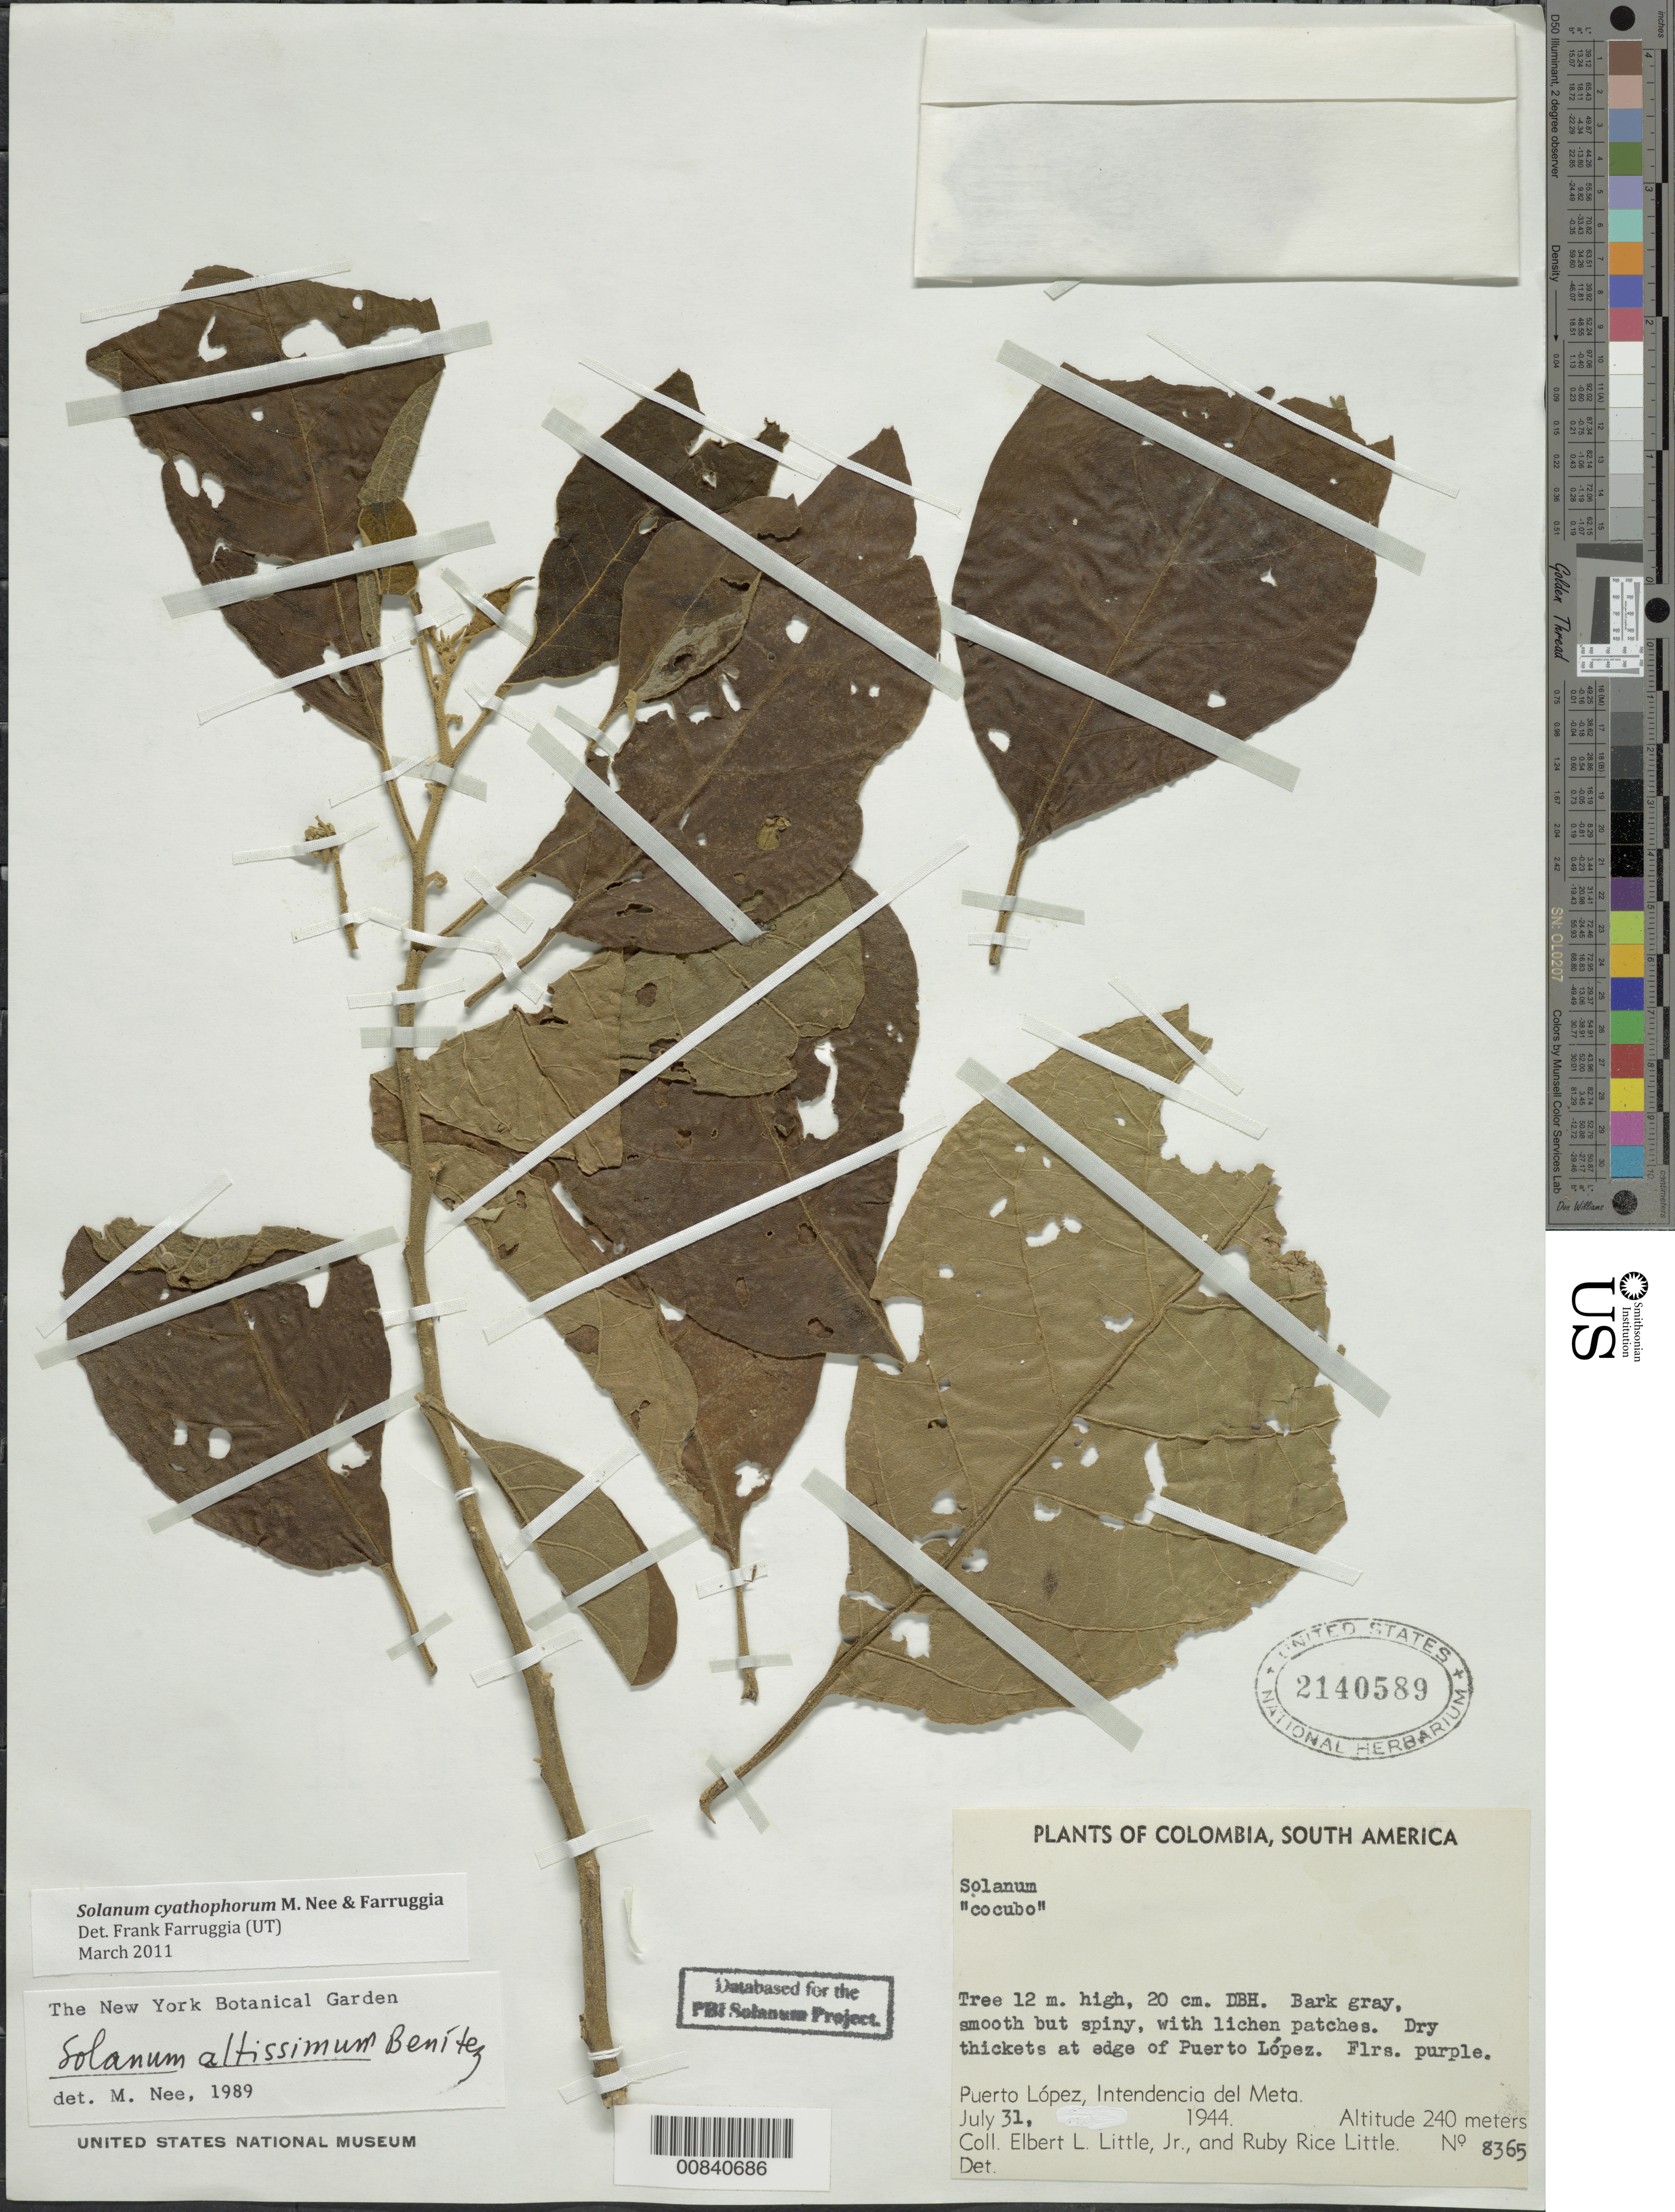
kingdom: Plantae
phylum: Tracheophyta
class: Magnoliopsida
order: Solanales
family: Solanaceae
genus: Solanum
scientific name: Solanum cyathophorum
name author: M. Nee & Farruggia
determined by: Nee, Michael H.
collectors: E. L. Little & R. R. Little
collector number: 8365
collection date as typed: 31 Jul 1944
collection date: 1944-07-31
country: Colombia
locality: The edge of Puerto Lopez.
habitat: Dry thickets.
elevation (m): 240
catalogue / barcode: US 2140589